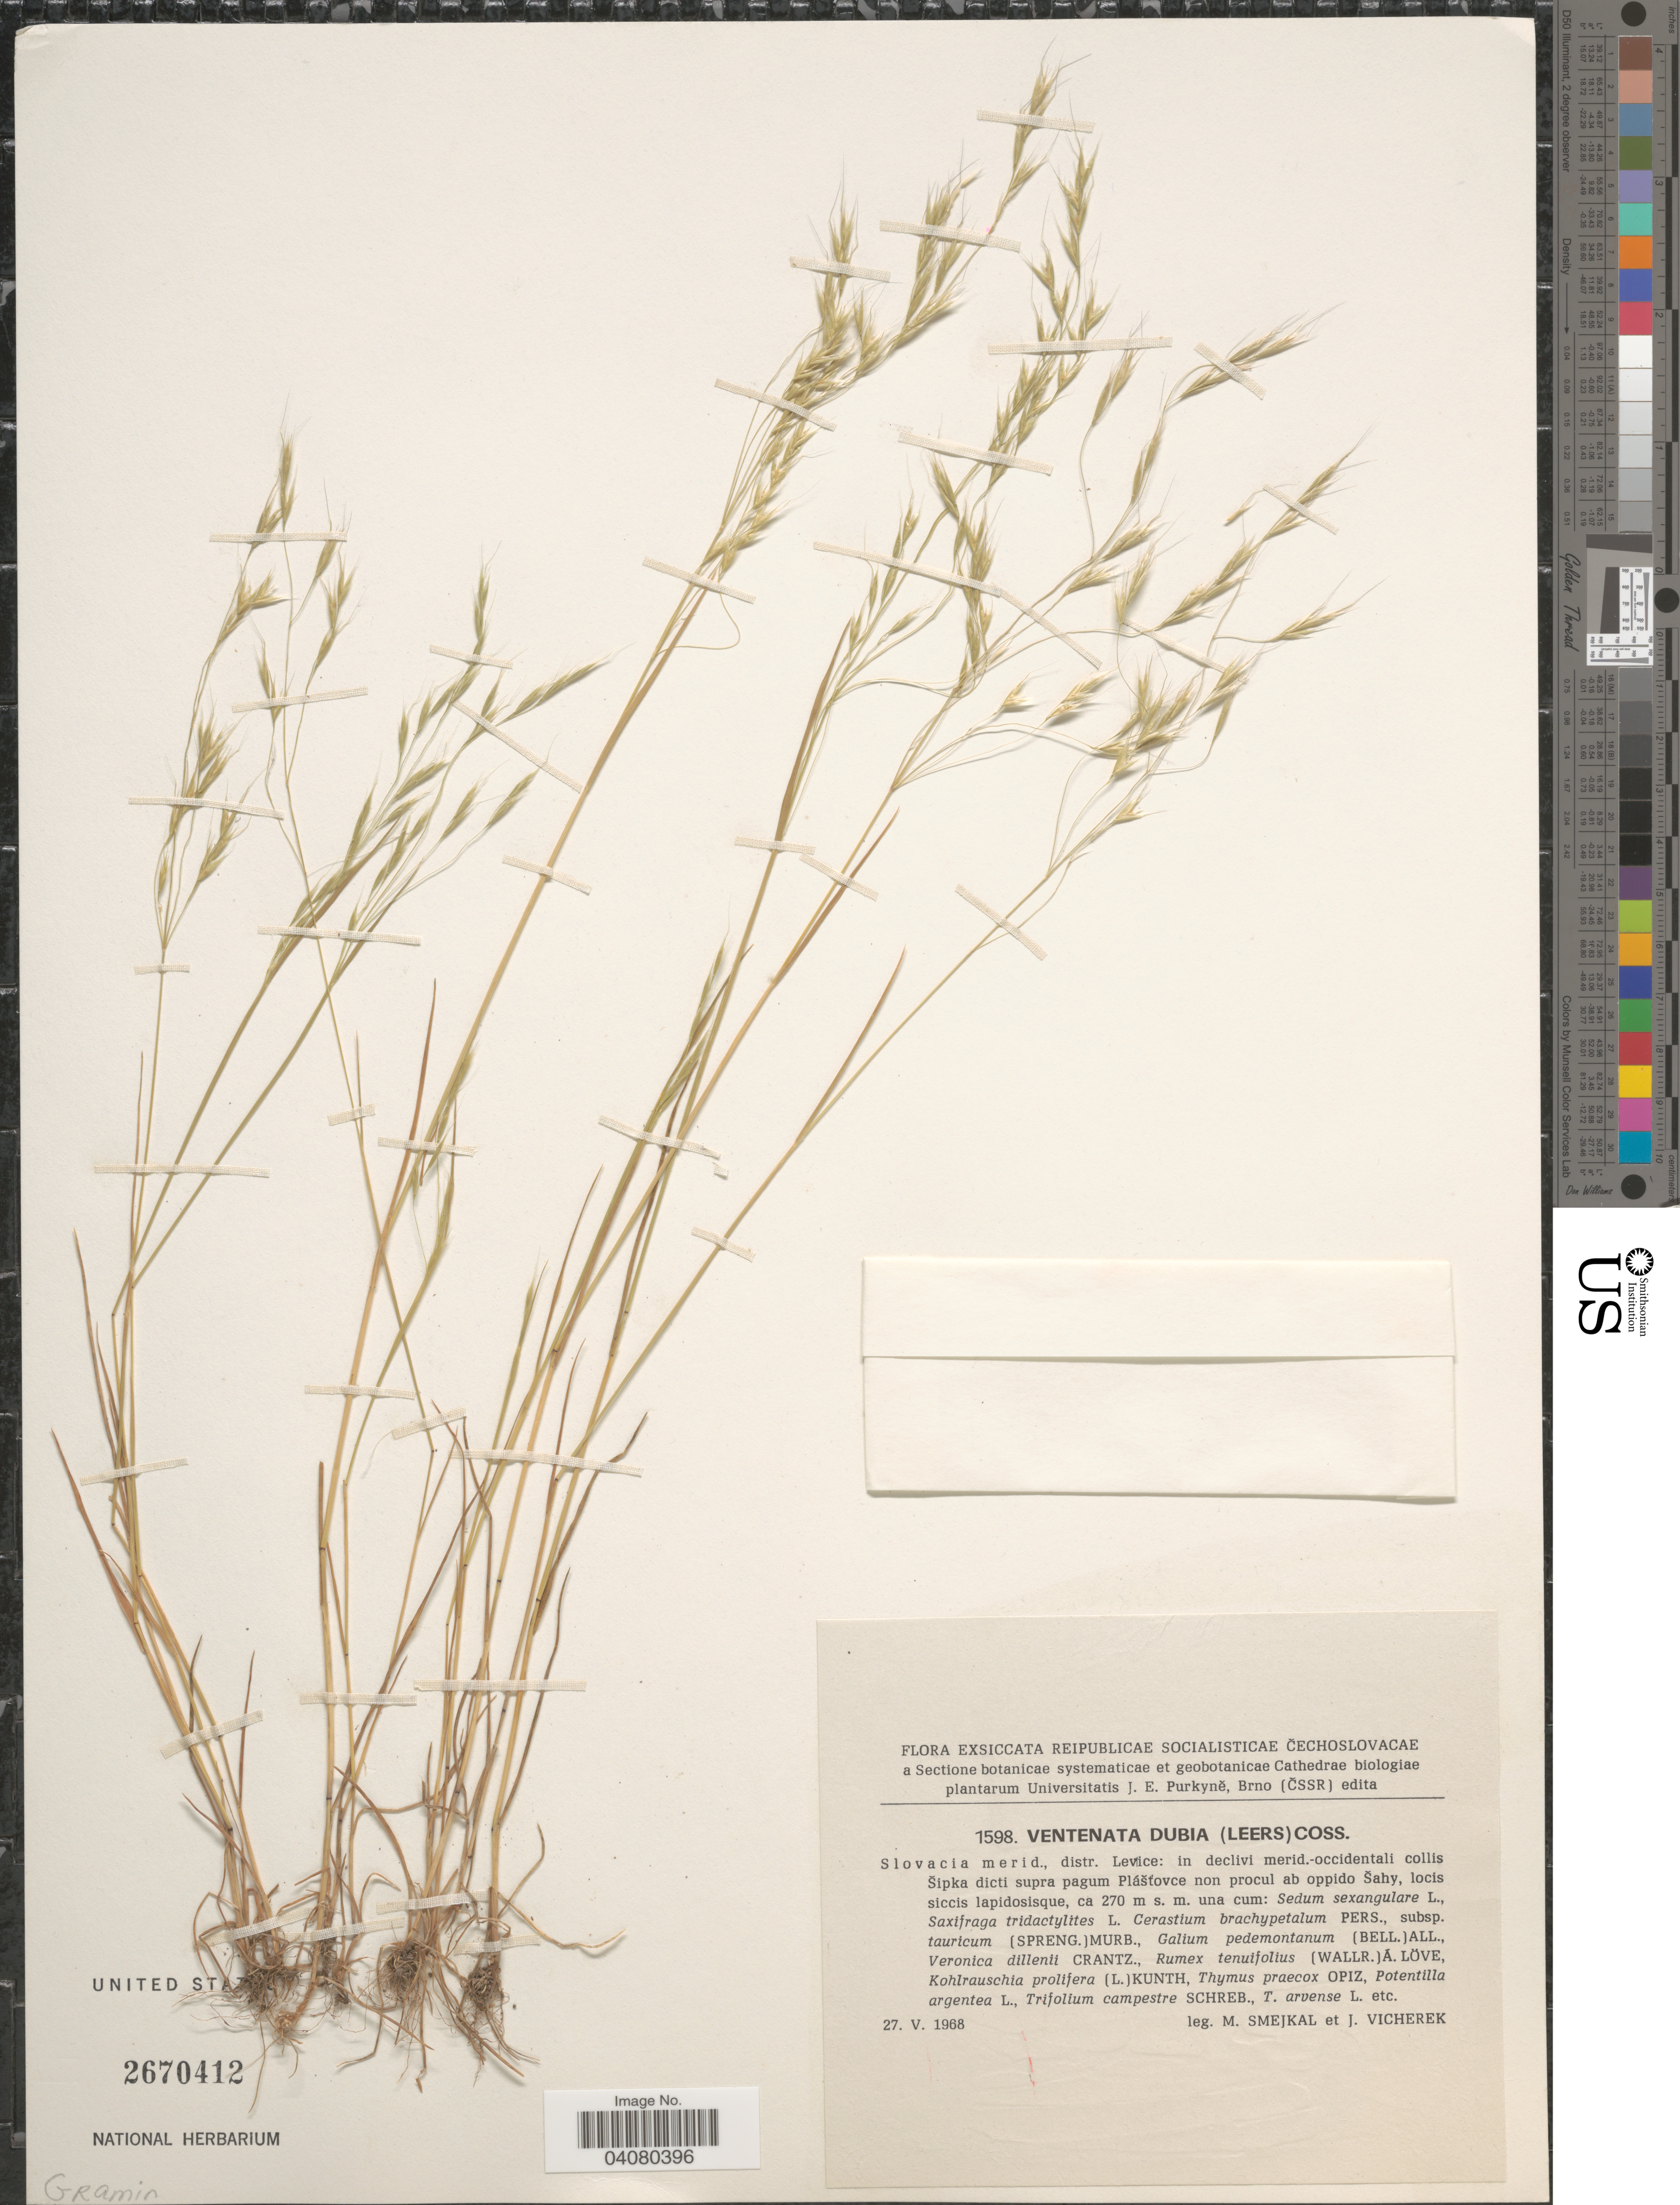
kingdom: Plantae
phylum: Tracheophyta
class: Liliopsida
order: Poales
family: Poaceae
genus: Ventenata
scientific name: Ventenata dubia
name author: (Leers) Coss.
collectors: Smejkal, M. & Vicherek, J.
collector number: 1598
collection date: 1968-05-27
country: Slovakia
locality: Socialisticae Čechoslovacae. Slovacia merid., distr. Levice: in declivi merid.-occidentali collis Šipka dicti supra pagum Pláštovce non procul ab oppido Šahy, locis siccis lapidosisque.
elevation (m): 270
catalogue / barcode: US 2670412